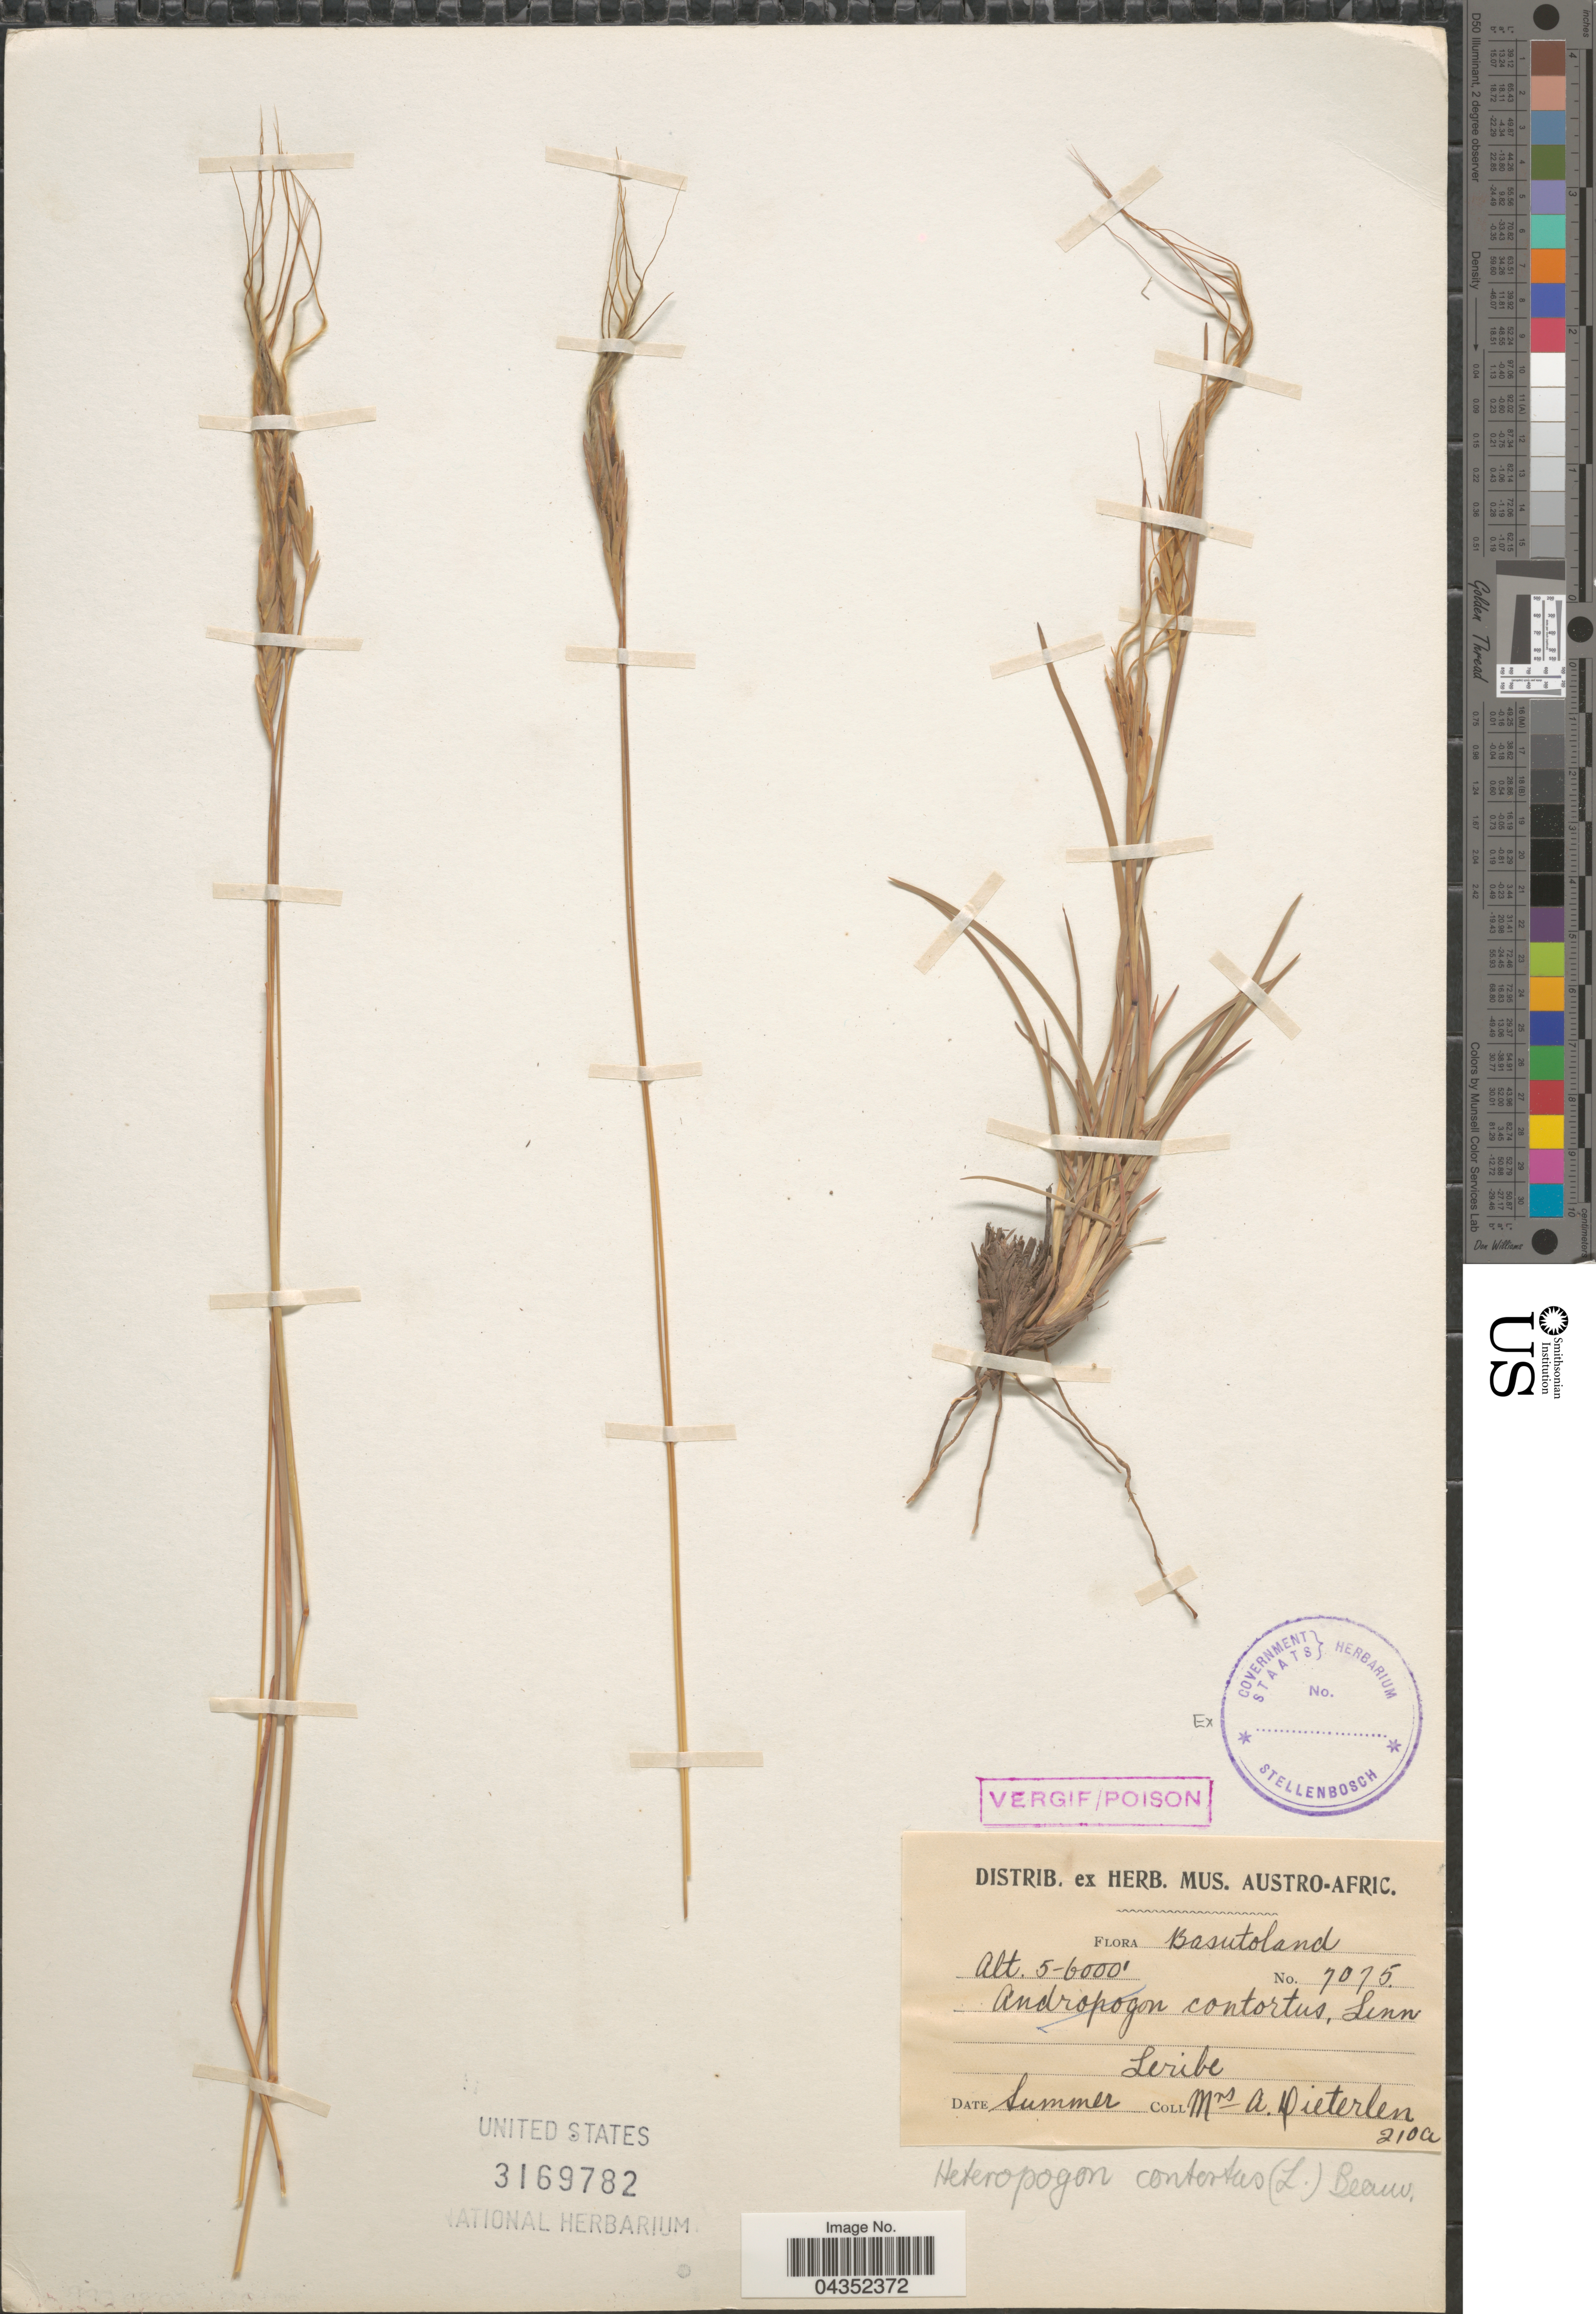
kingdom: Plantae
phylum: Tracheophyta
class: Liliopsida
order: Poales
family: Poaceae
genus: Heteropogon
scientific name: Heteropogon contortus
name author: (L.) P. Beauv. ex Roem. & Schult.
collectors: A. Dieterlen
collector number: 210a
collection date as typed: Summer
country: Lesotho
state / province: Leribe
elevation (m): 1524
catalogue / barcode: US 3169782